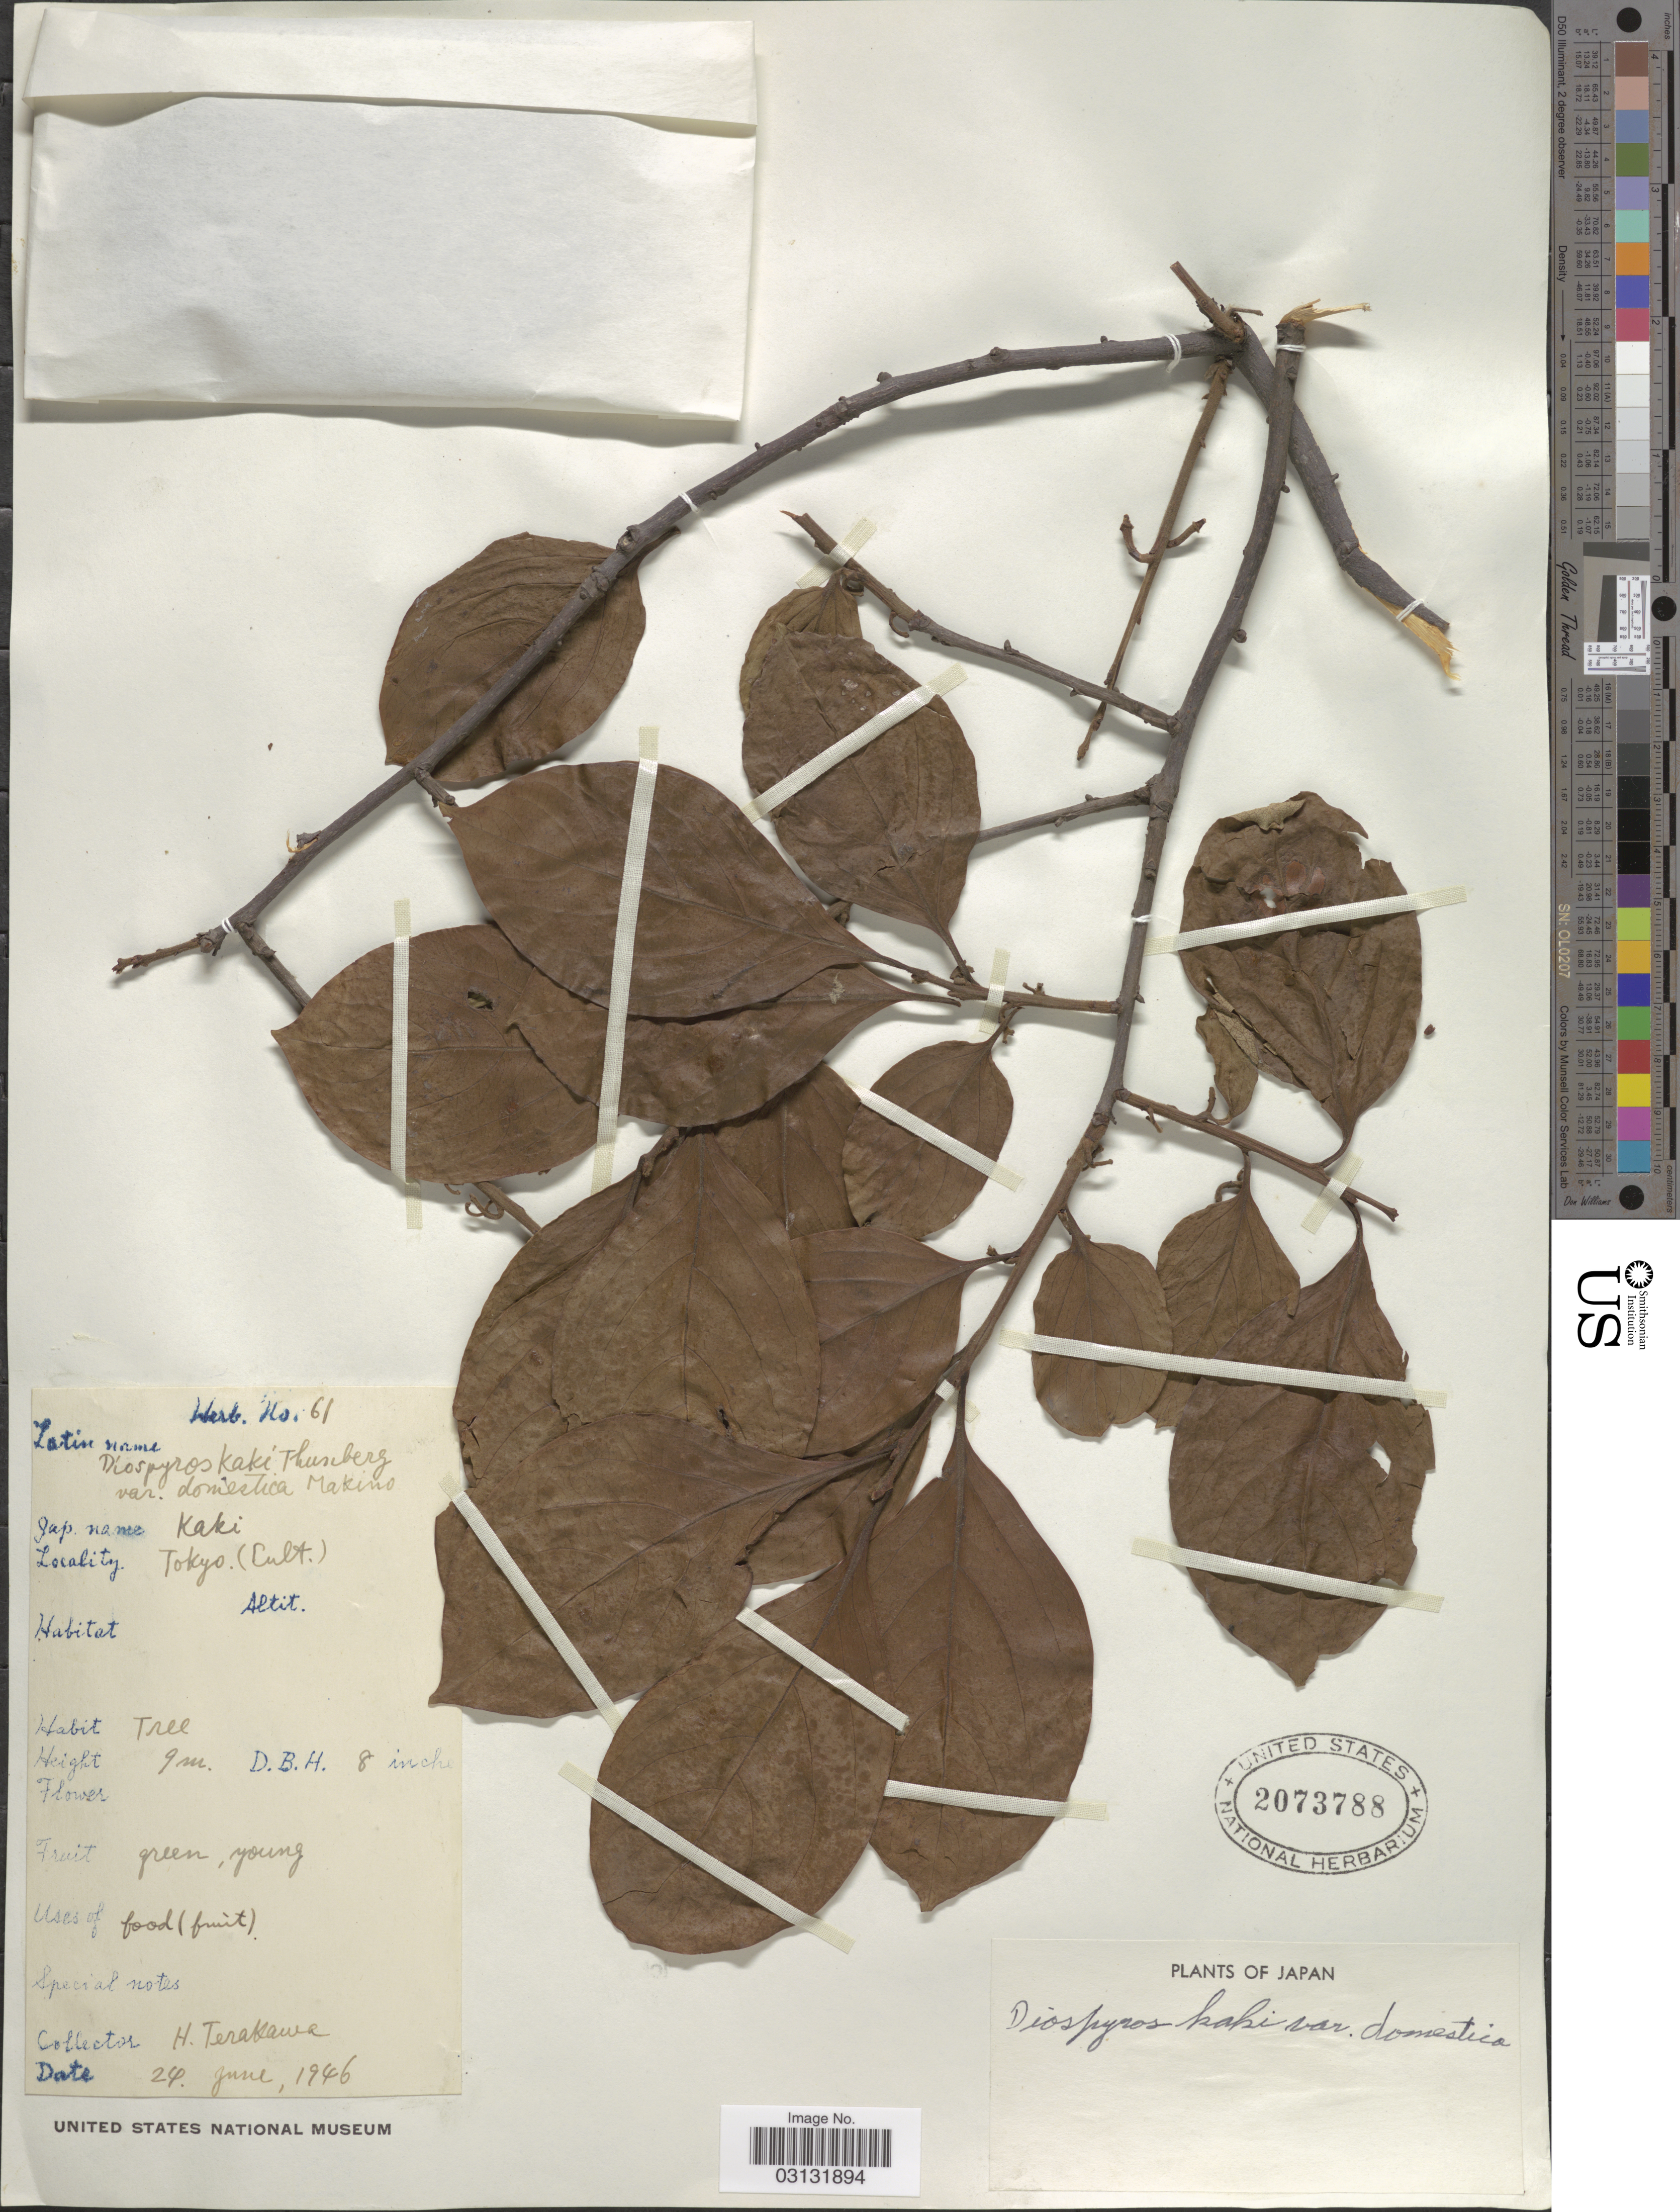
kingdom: Plantae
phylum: Tracheophyta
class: Magnoliopsida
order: Ericales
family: Ebenaceae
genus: Diospyros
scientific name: Diospyros kaki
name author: Thunb.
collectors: H. Terakawa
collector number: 61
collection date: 1946-06-24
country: Japan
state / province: Tokyo, Federal City of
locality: Tokyo (Cult.).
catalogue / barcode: US 2073788